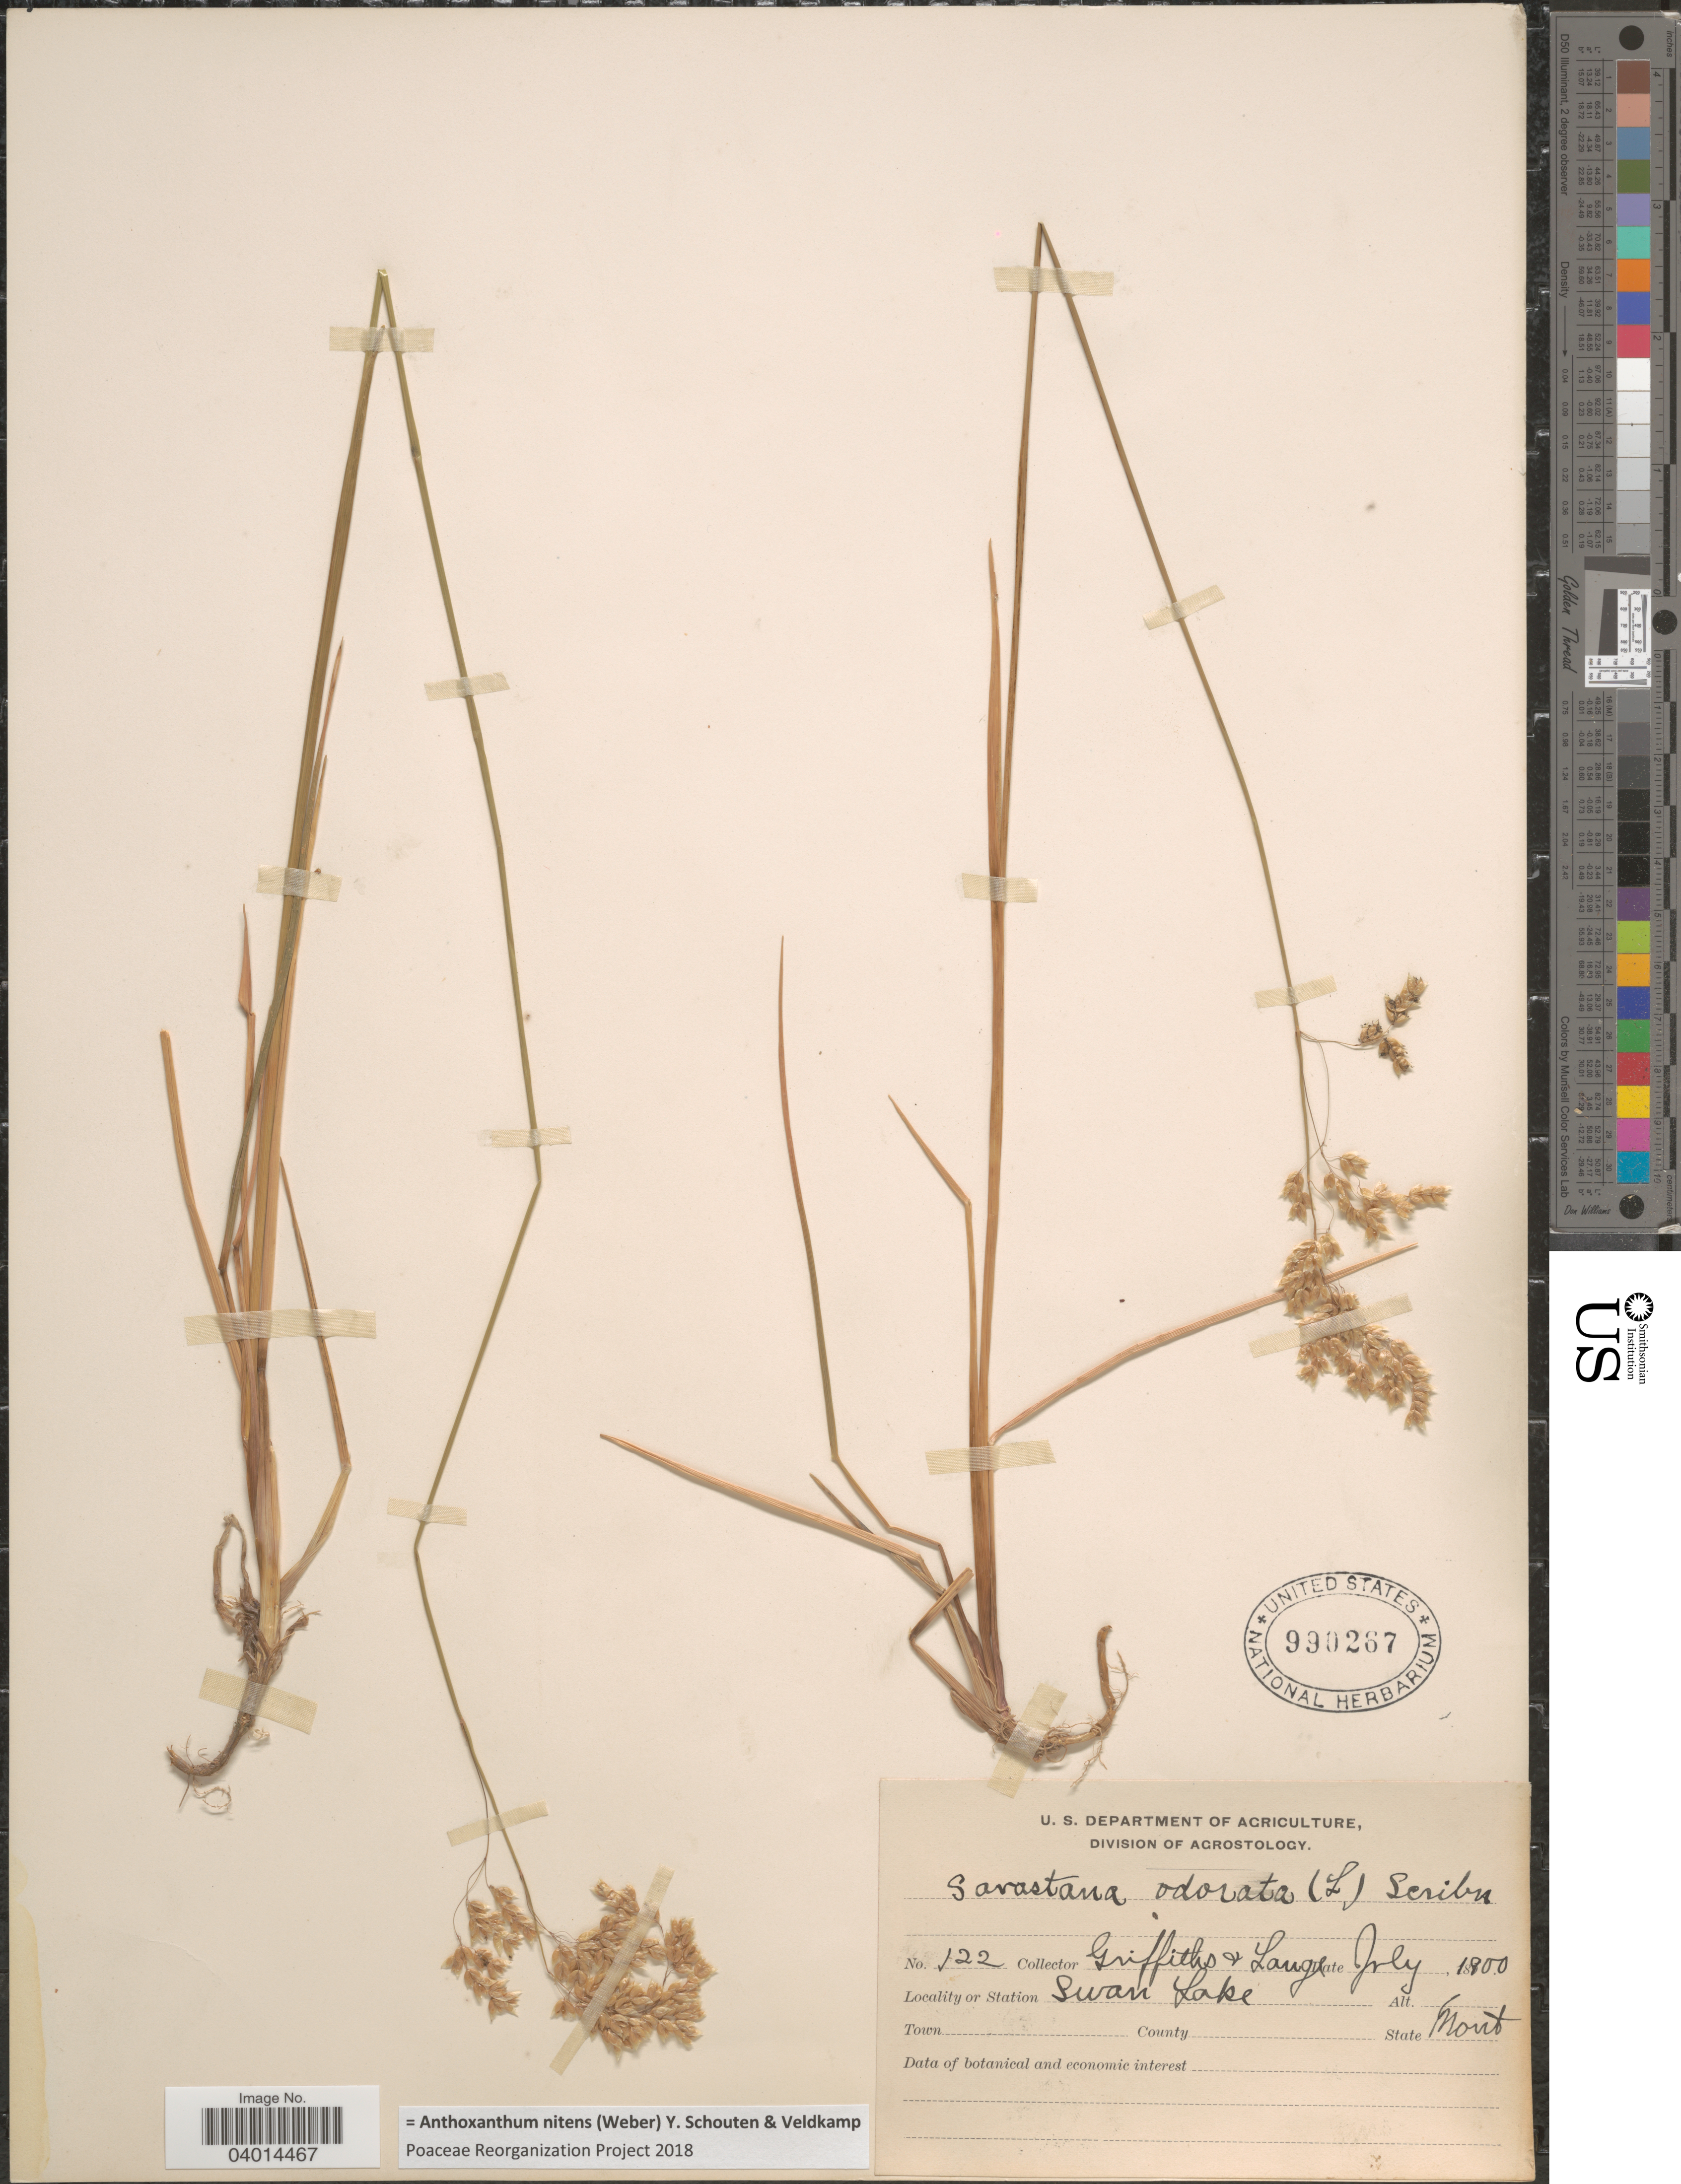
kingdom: Plantae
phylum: Tracheophyta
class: Liliopsida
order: Poales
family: Poaceae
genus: Anthoxanthum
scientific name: Anthoxanthum nitens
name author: (G.H. Weber) R.T.A. Schouten & Veldkamp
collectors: -- Griffiths & -- Lange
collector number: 122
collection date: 1800-07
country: United States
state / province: Montana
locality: Swan Lake.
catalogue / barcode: US 990267